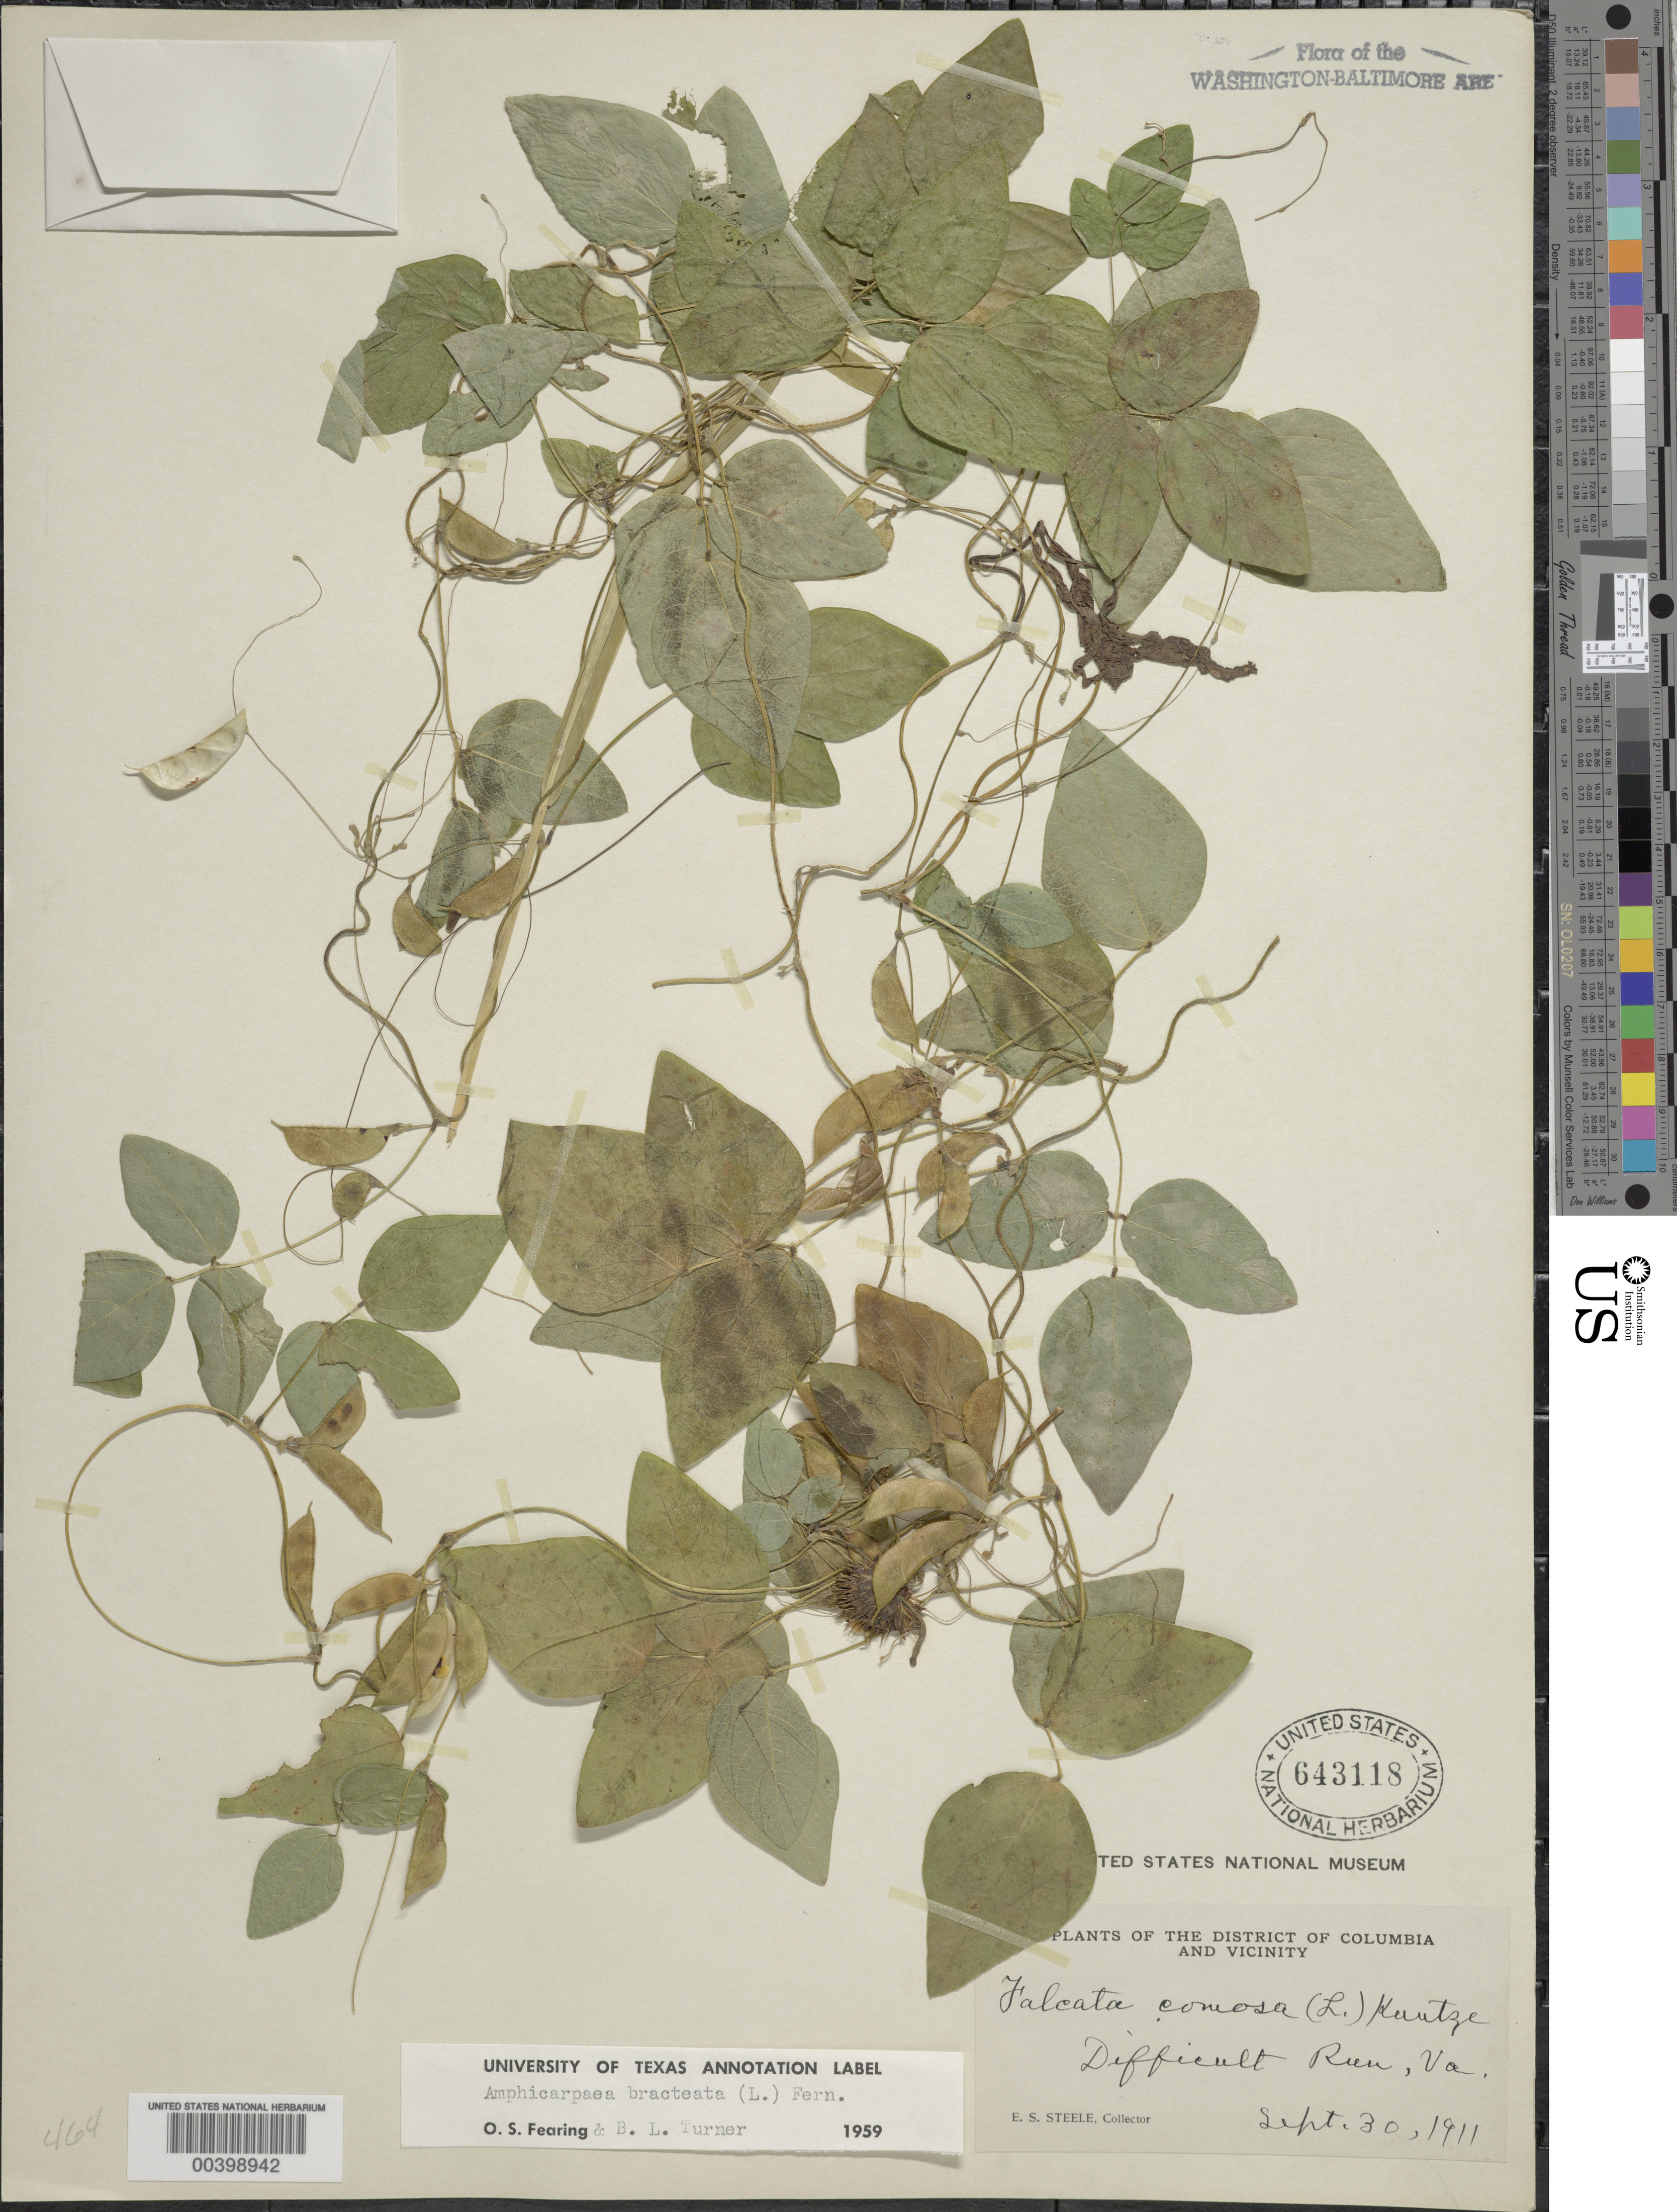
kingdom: Plantae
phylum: Tracheophyta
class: Magnoliopsida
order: Fabales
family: Fabaceae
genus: Amphicarpaea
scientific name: Amphicarpaea bracteata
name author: (L.) Fernald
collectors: H. A. Allard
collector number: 3700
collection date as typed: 12 Sep 1937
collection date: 1937-09-12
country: United States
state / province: Virginia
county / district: Fauquier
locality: Round Knob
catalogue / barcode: US 1765118